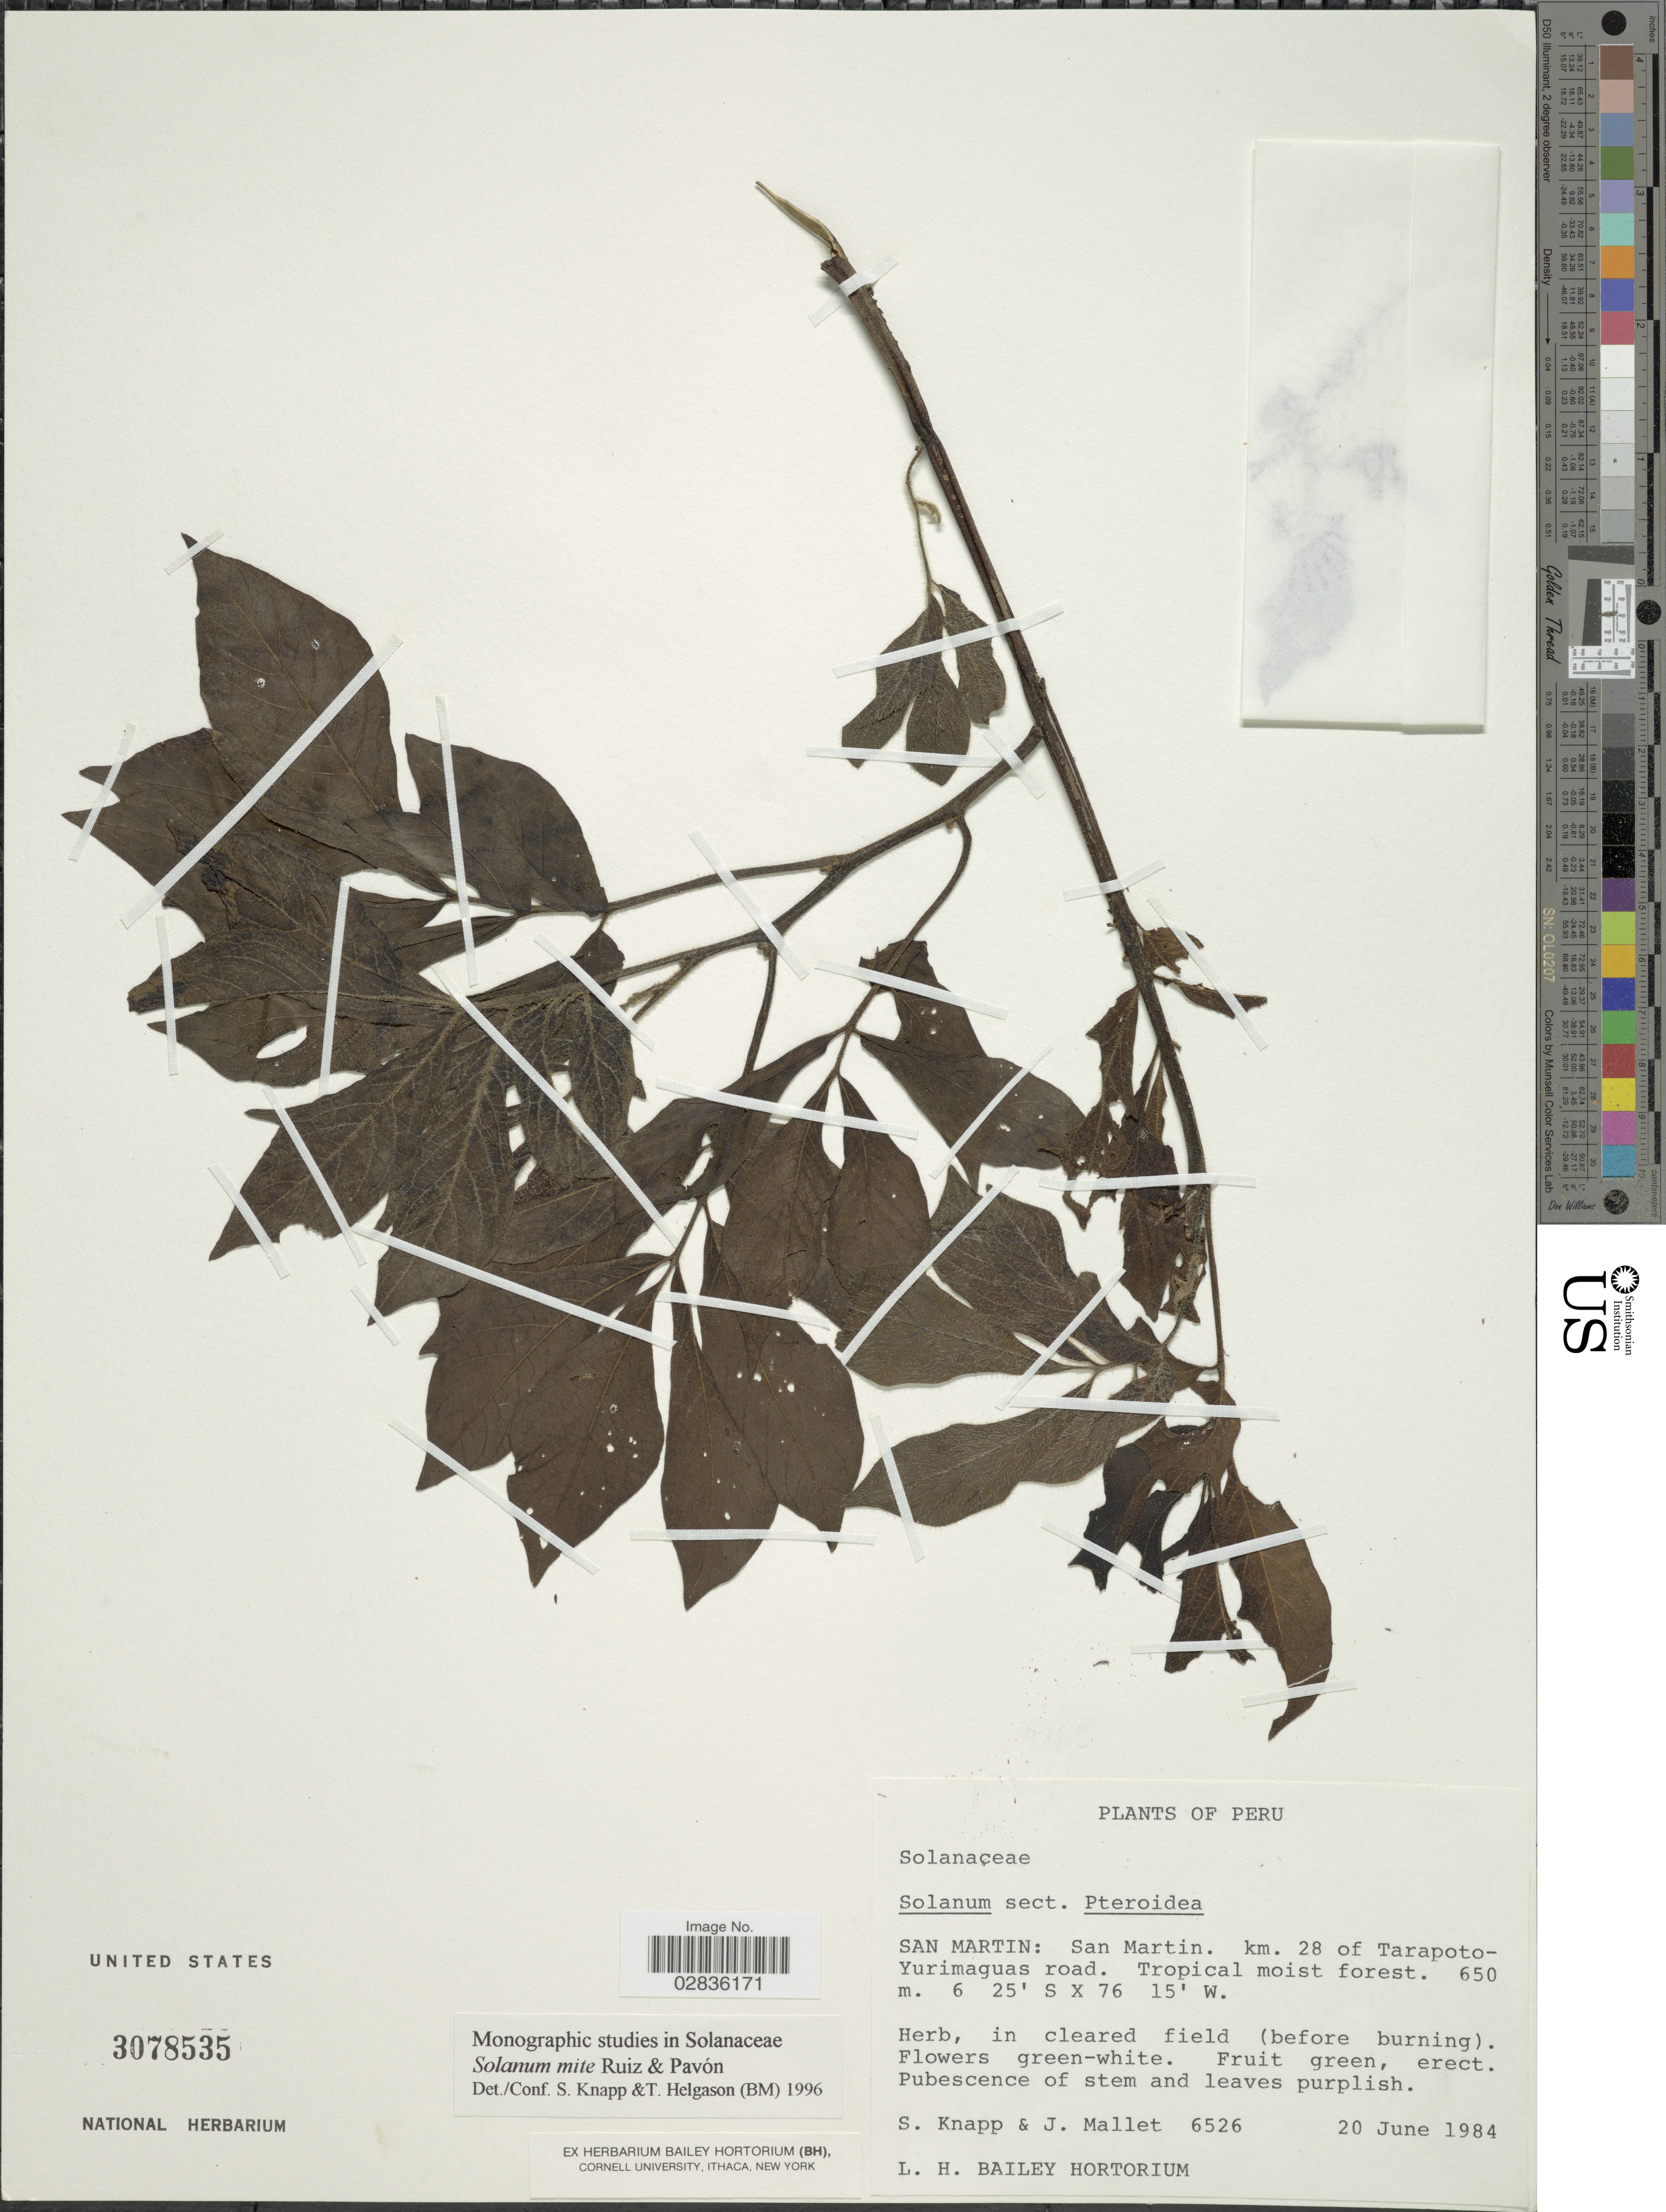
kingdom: Plantae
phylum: Tracheophyta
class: Magnoliopsida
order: Solanales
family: Solanaceae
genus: Solanum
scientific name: Solanum mite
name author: Ruiz & Pav.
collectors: S. Knapp & J. Mallet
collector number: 6526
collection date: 1984-06-20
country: Peru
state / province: San Martín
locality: San Martin. km. 28 of Tarapoto-Yurimaguas road.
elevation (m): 650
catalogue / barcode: US 3078535